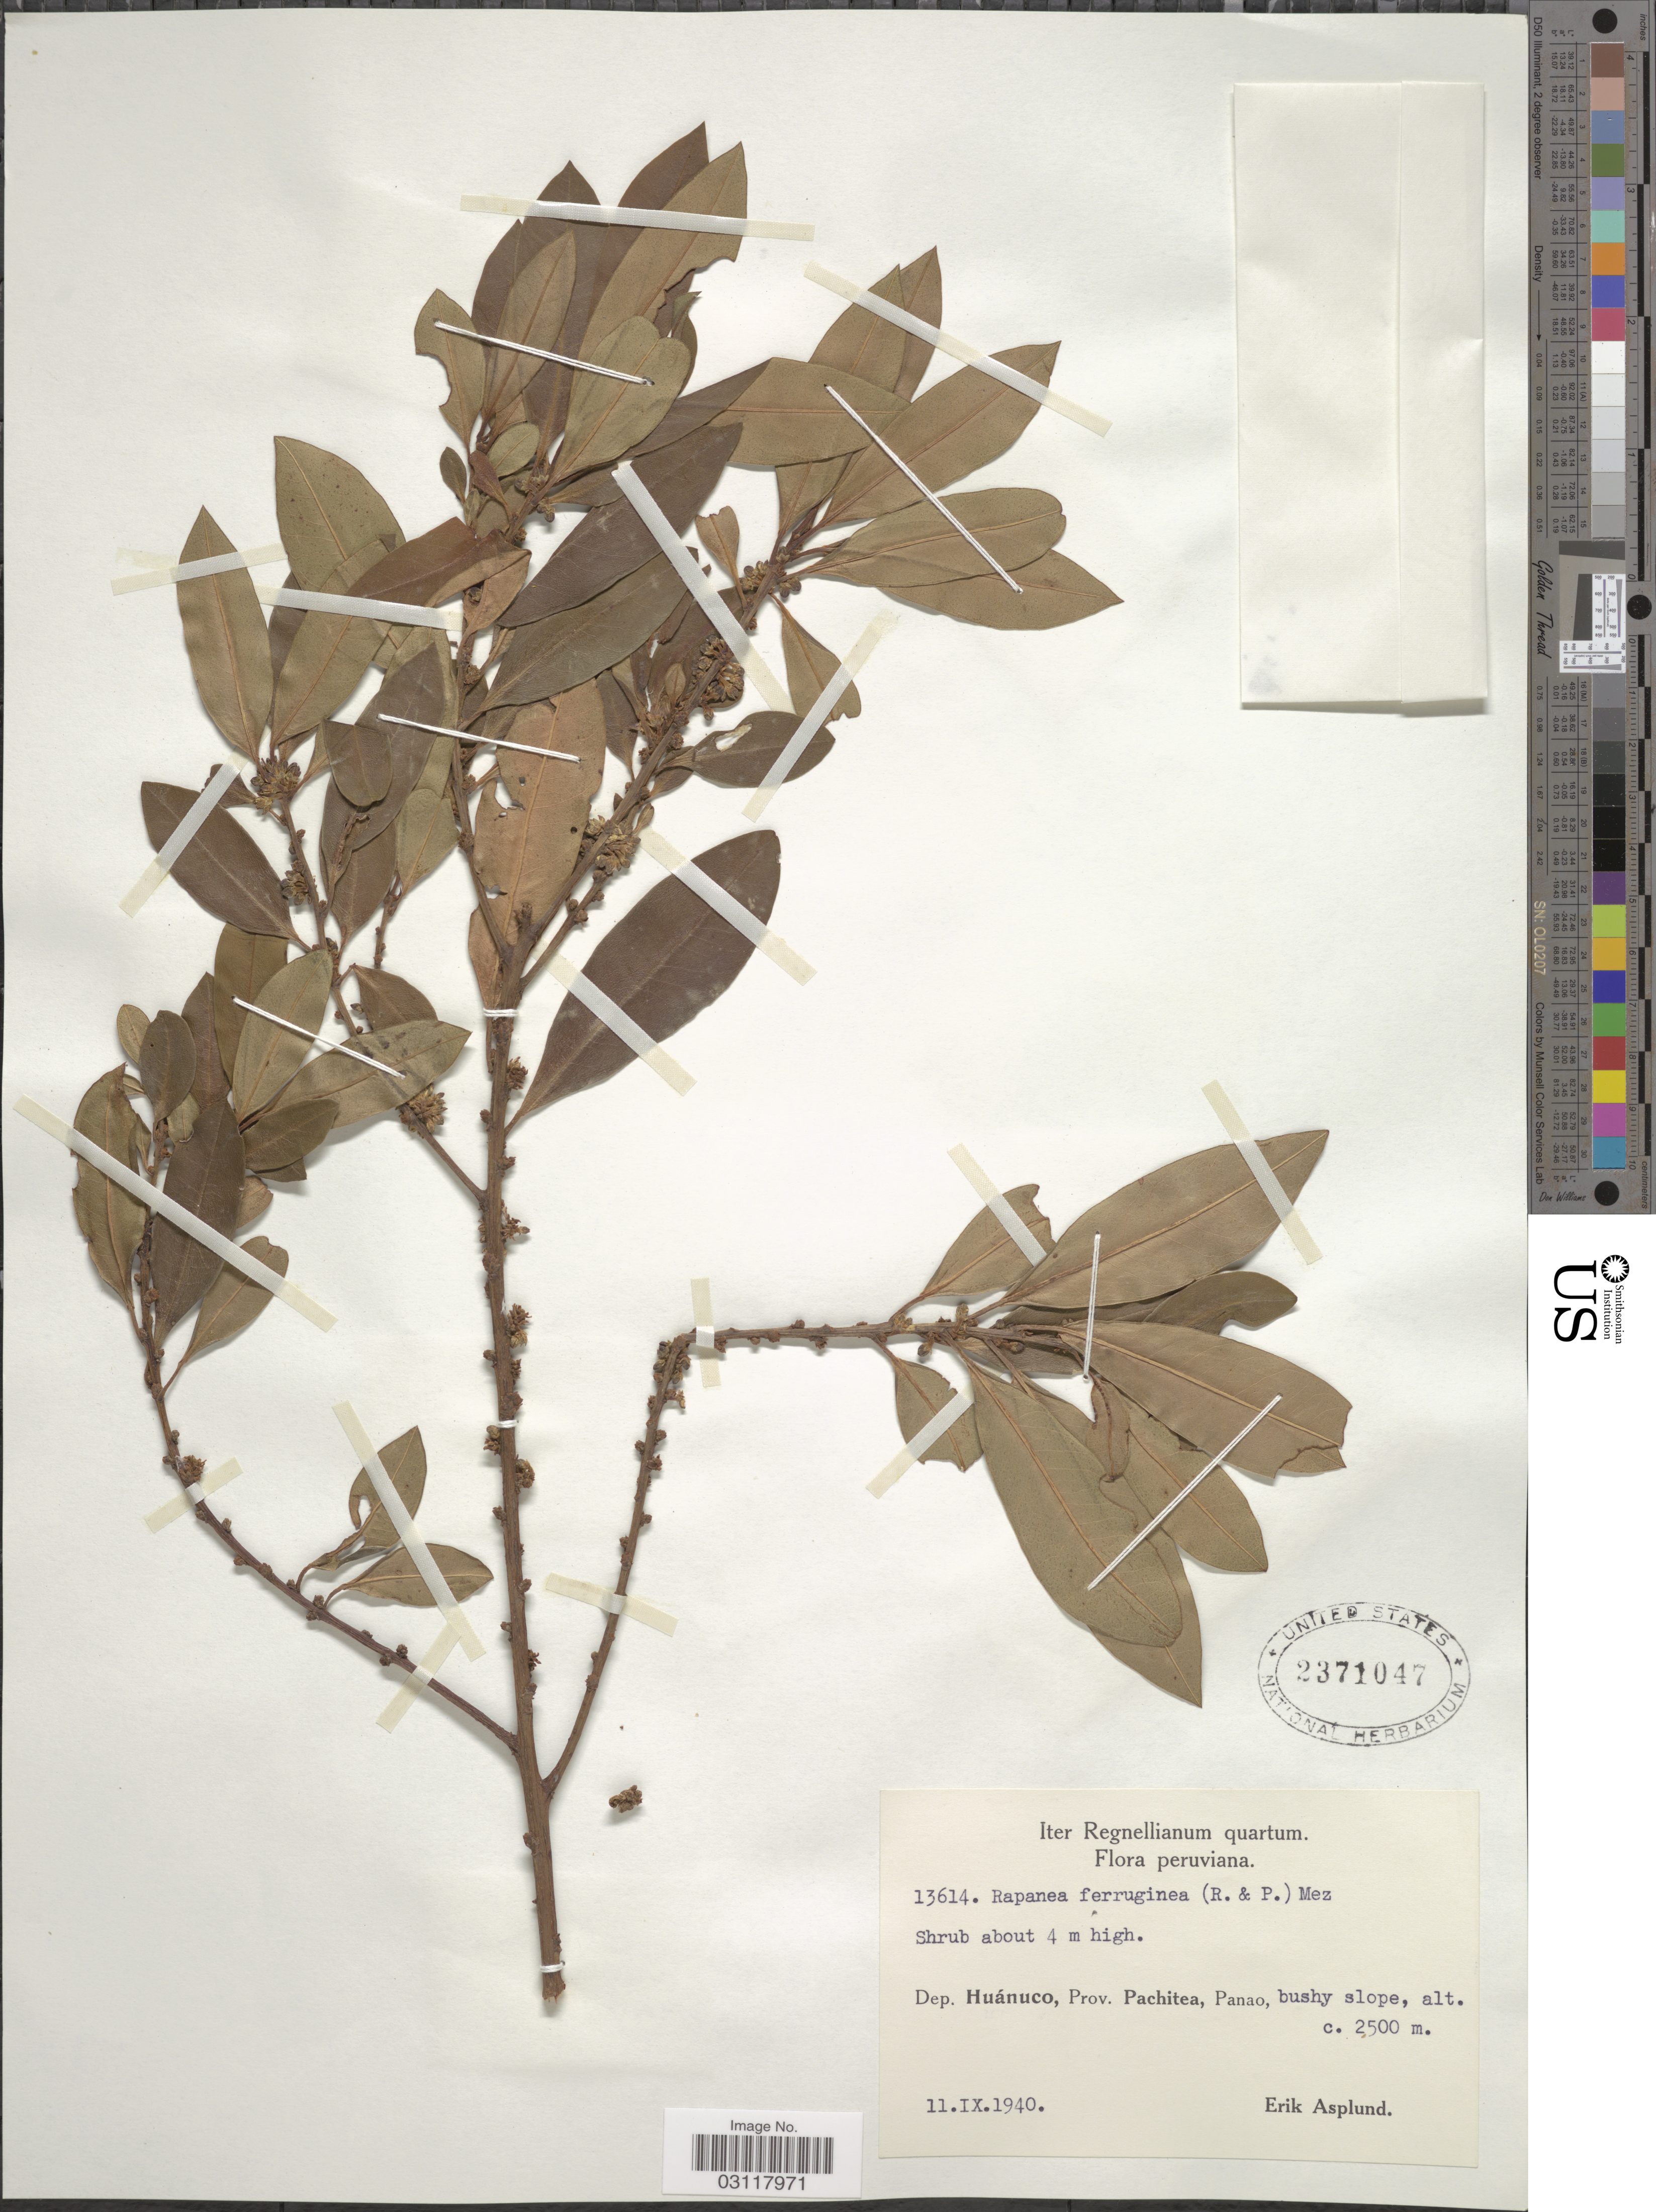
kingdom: Plantae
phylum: Tracheophyta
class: Magnoliopsida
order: Ericales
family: Primulaceae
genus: Rapanea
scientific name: Rapanea ferruginea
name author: (Ruiz & Pav.) Mez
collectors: E. Asplund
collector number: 13614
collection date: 1940-09-11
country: Peru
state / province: Huánuco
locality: Dep. Huánuco, Prov. Pachitea, Panao.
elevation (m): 2500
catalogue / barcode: US 2371047